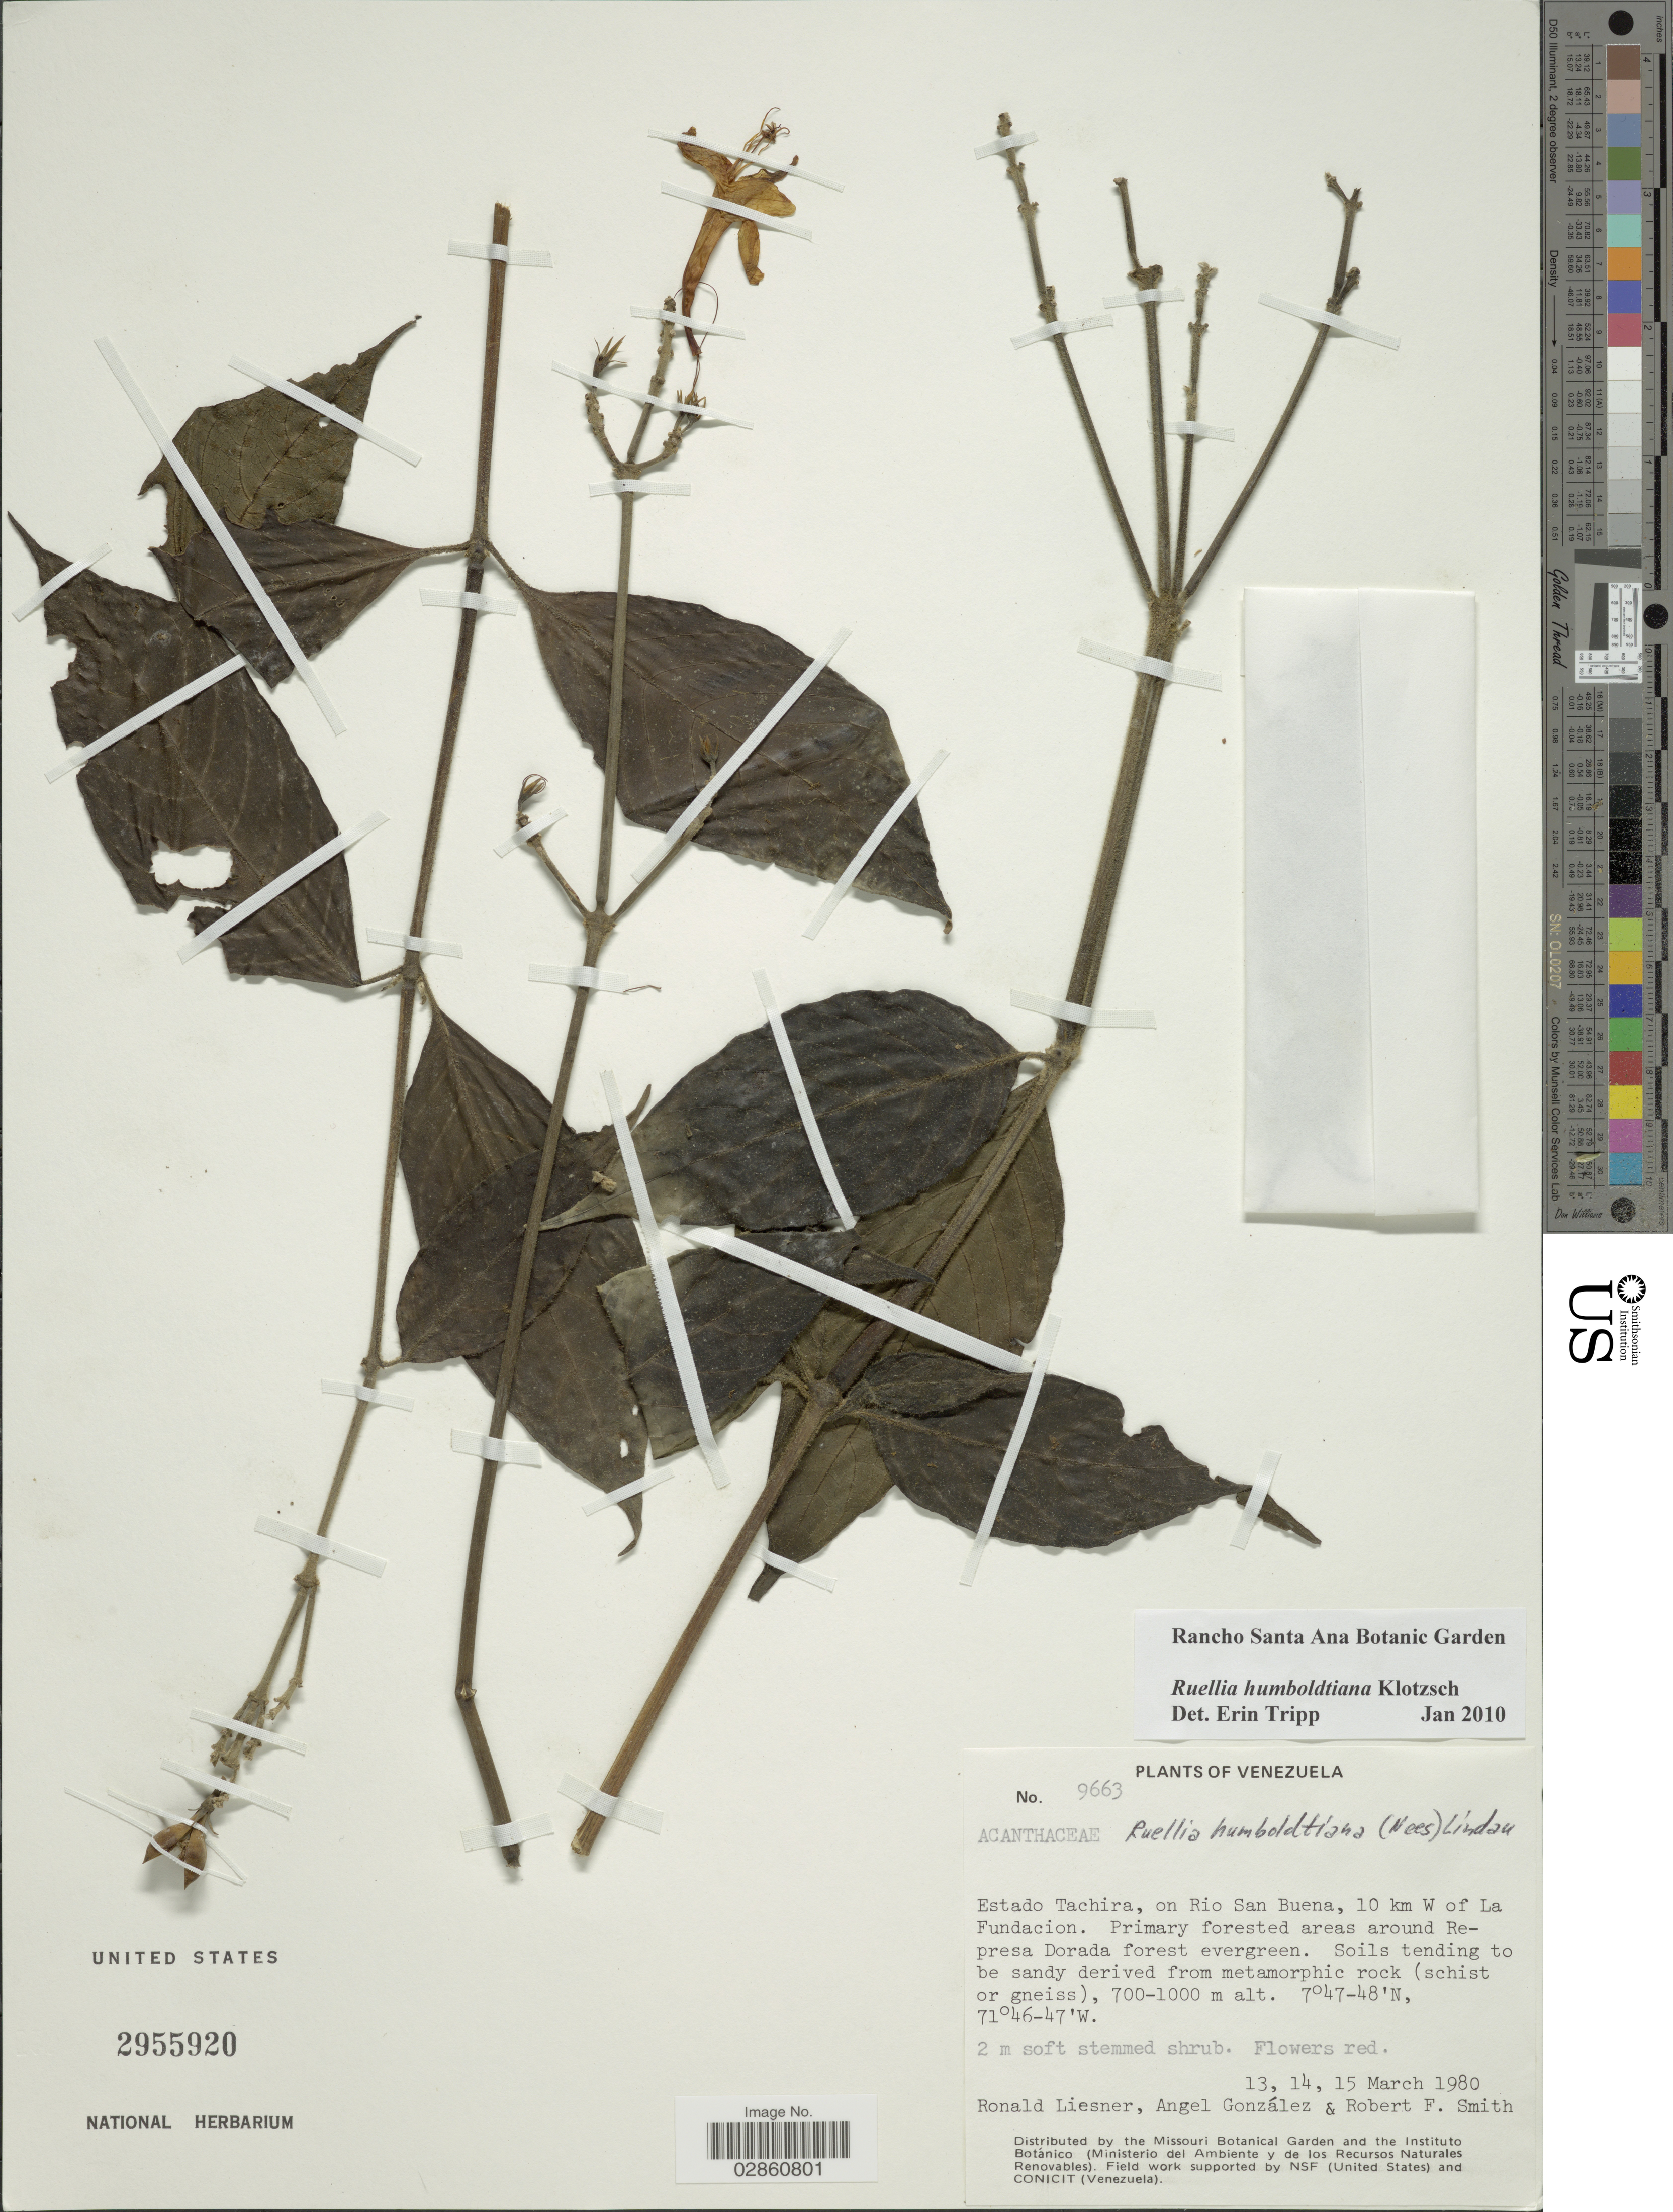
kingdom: Plantae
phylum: Tracheophyta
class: Magnoliopsida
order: Lamiales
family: Acanthaceae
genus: Ruellia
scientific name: Ruellia humboldtiana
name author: (Nees) Lindau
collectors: R. L. Liesner, A. C. González & R. F. Smith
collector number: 9663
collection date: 1980-03-13/1980-03-15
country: Venezuela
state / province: Tachira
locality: Estado Tachira, on Rio San Buena, 10 km W of La Fundacion. Primary forested areas around Represa Dorada forest evergreen.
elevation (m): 700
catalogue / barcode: US 2955920